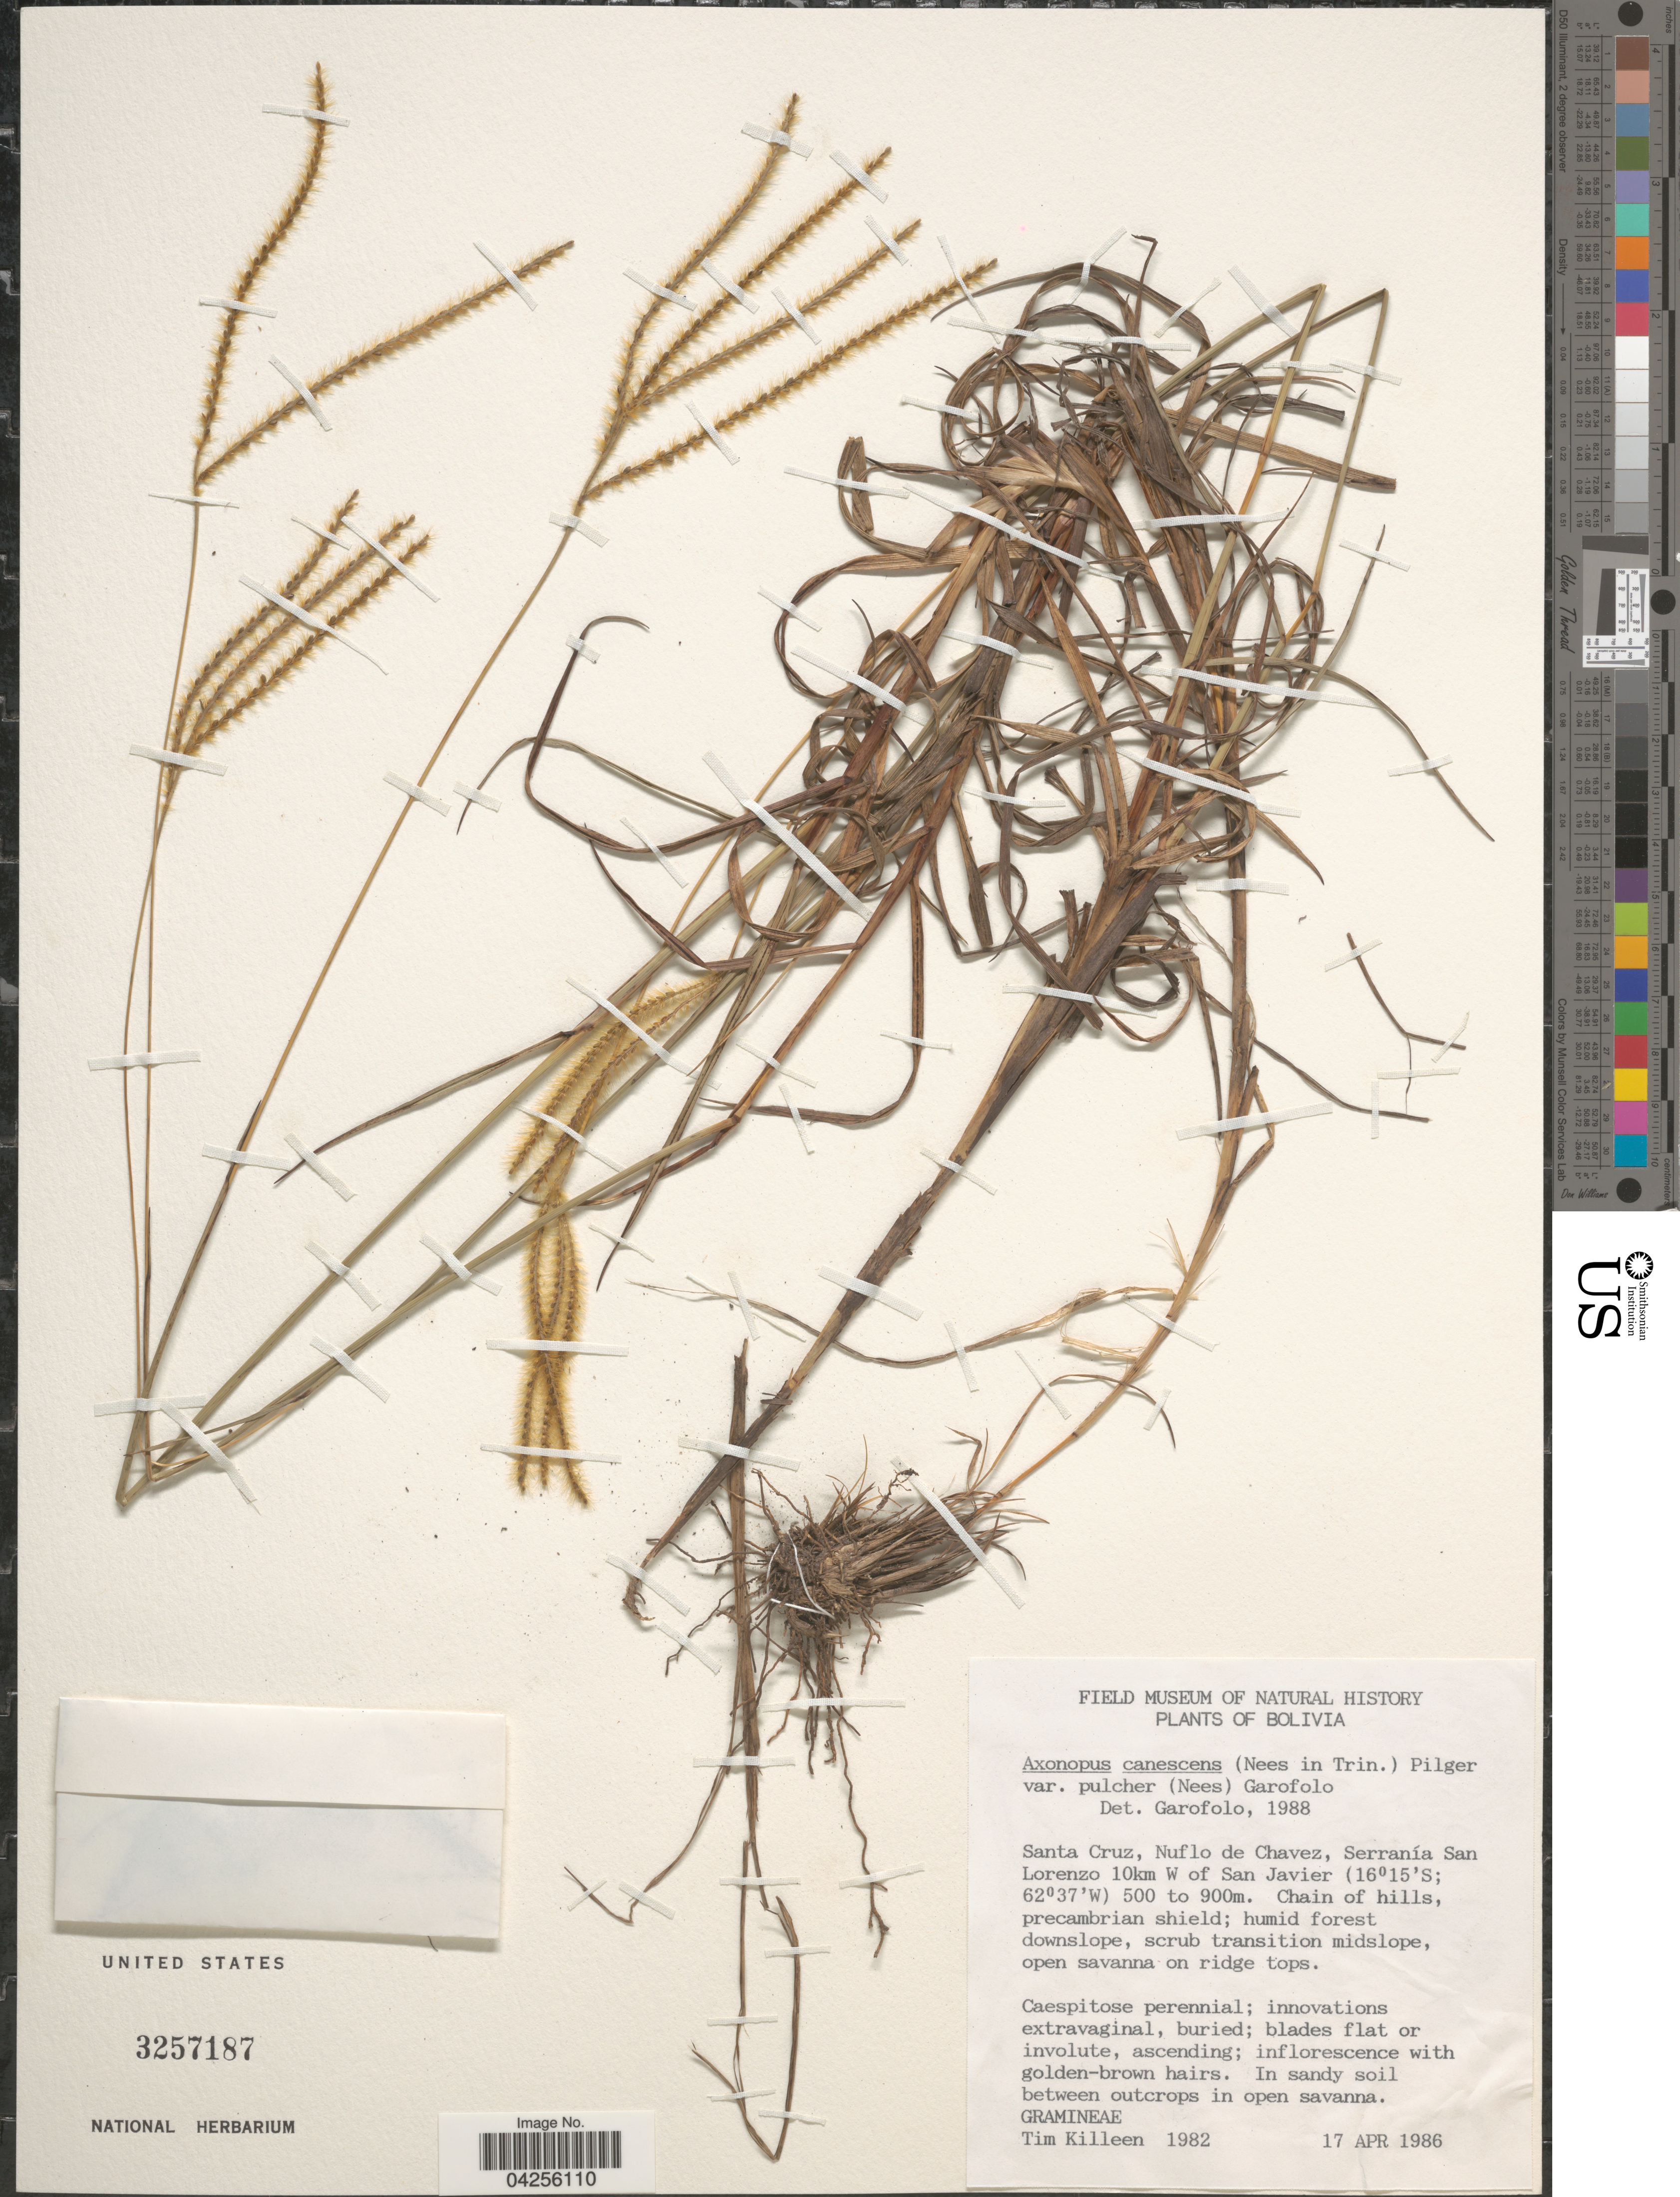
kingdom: Plantae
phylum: Tracheophyta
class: Liliopsida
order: Poales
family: Poaceae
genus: Axonopus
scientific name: Axonopus canescens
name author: (Nees ex Trin.) Pilg.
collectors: T. J. Killeen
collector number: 1982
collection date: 1986-04-17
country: Bolivia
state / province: Santa Cruz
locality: Nuflo de Chavez, Serranía San Lorenzo 10km W of San Javier.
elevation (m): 500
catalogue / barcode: US 3257187